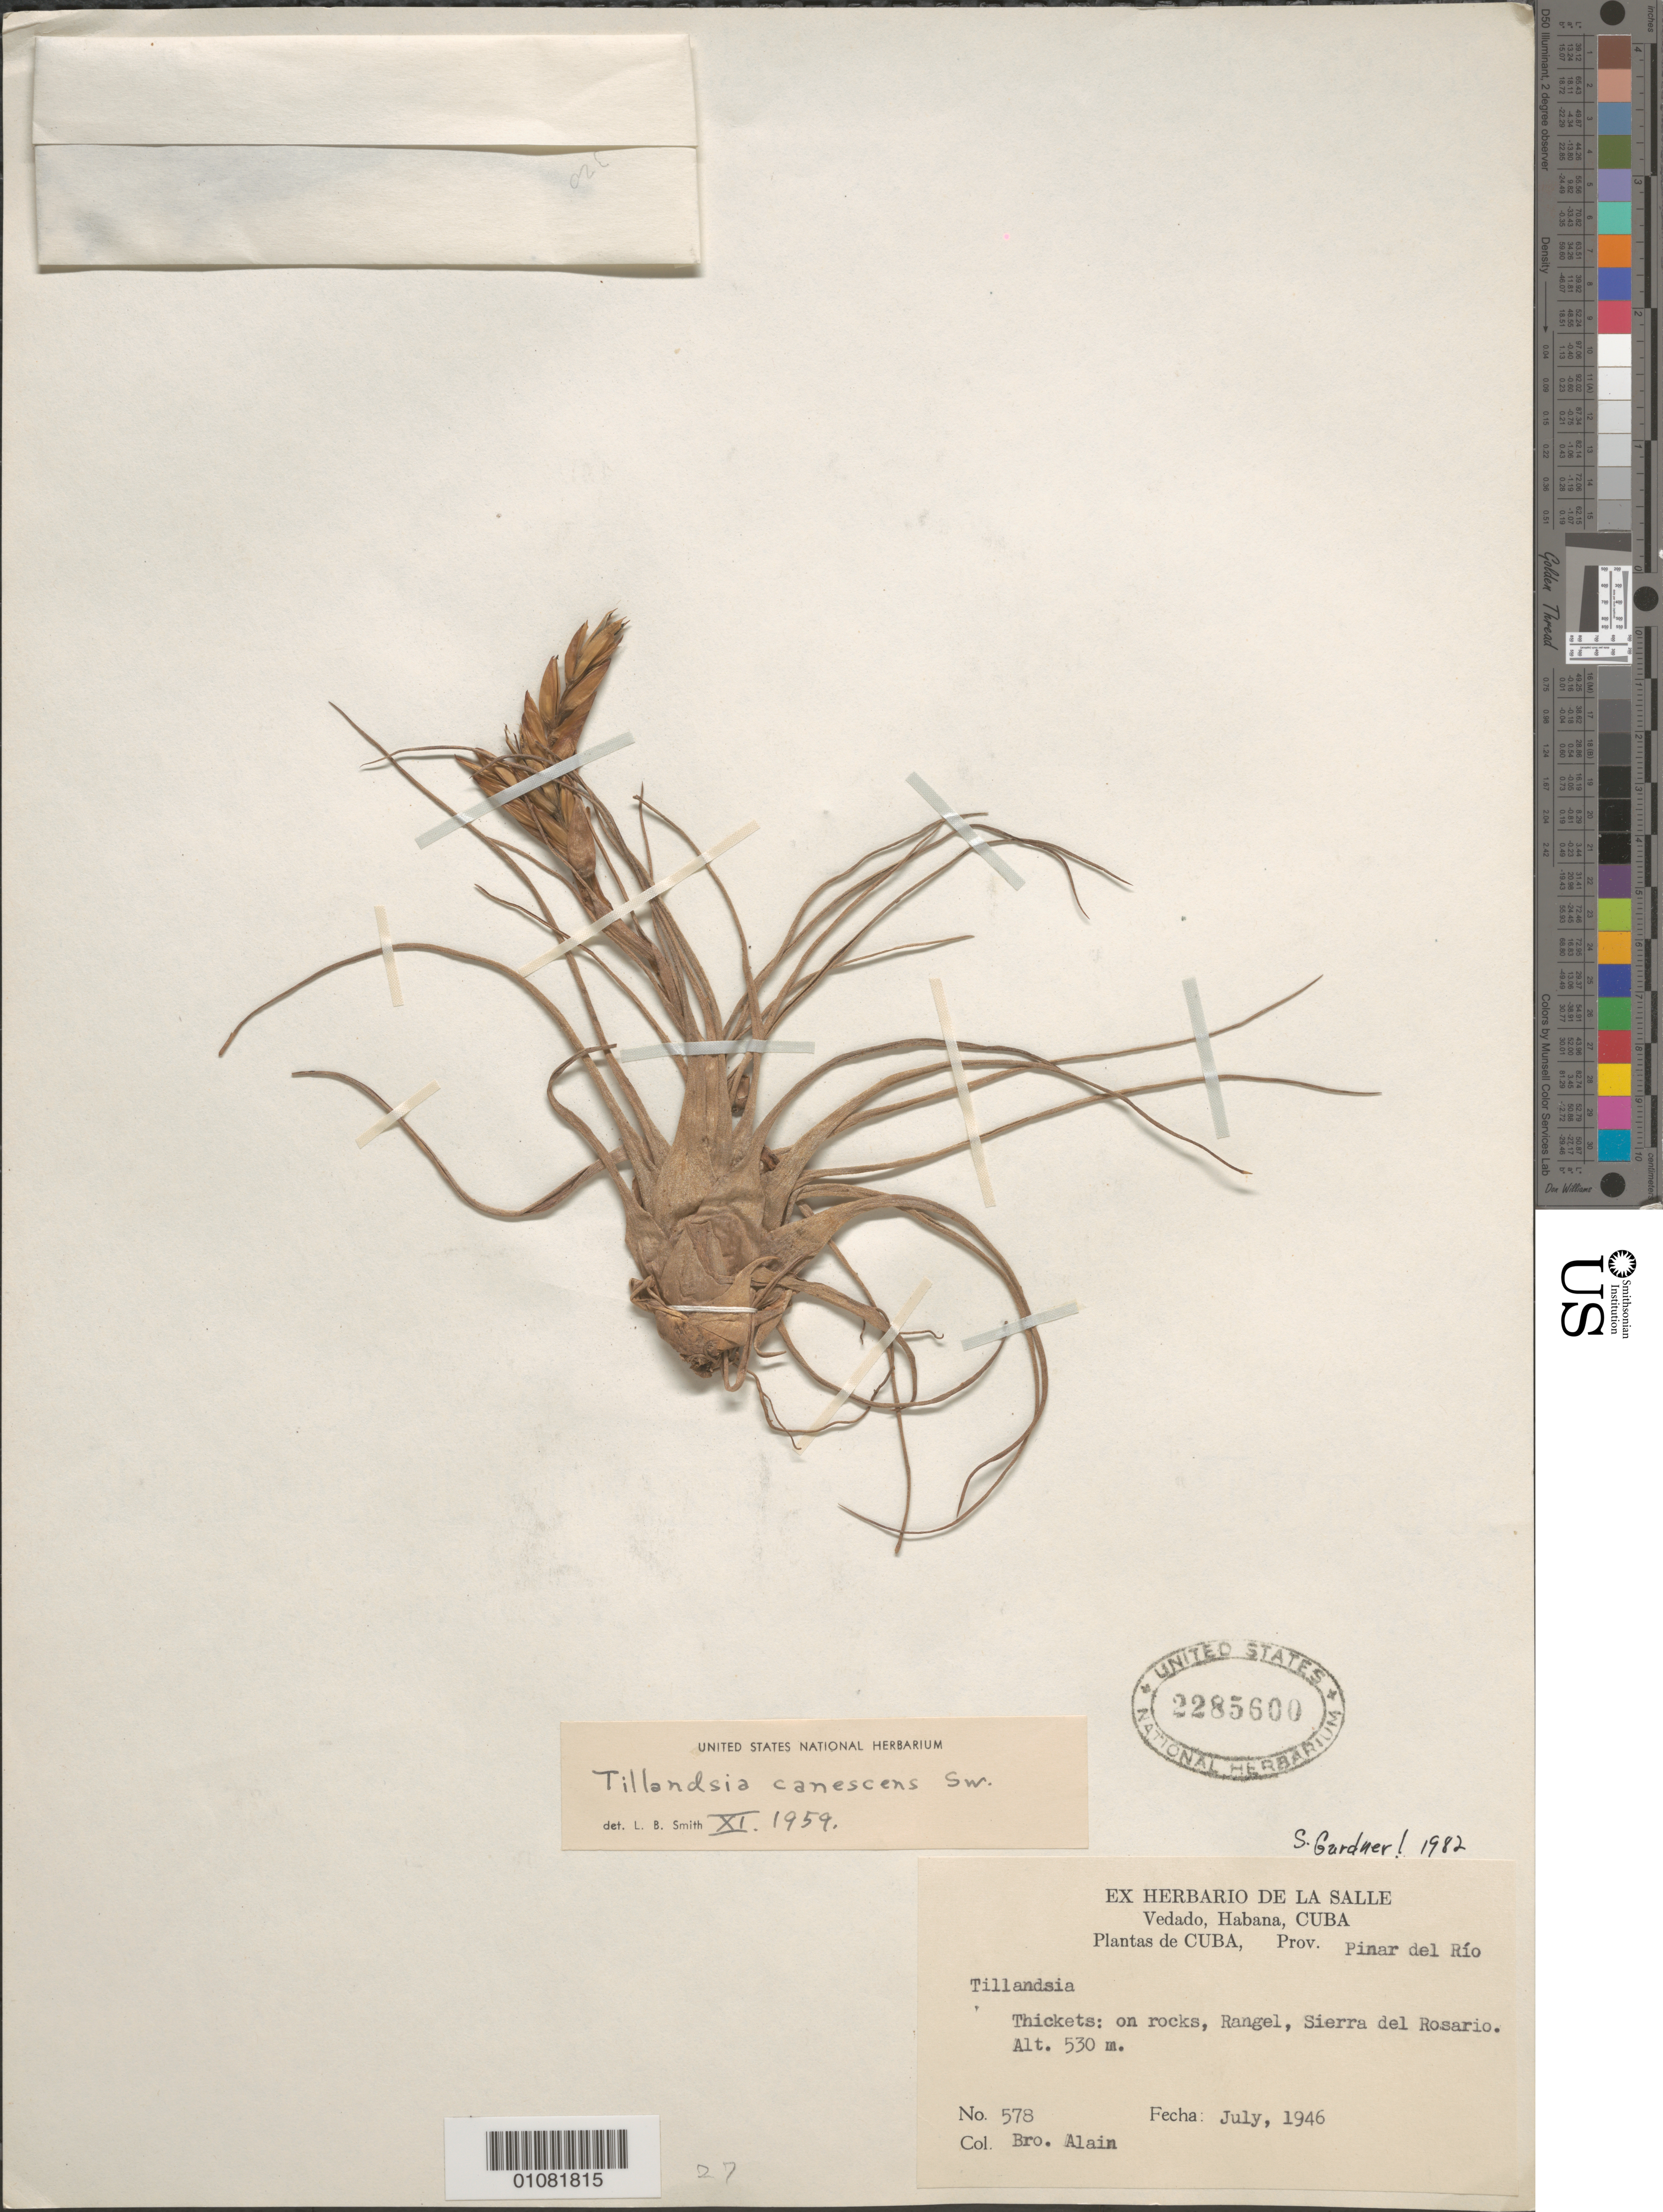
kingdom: Plantae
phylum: Tracheophyta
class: Liliopsida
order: Poales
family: Bromeliaceae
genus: Tillandsia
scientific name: Tillandsia canescens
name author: Sw.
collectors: A. H. Liogier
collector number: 578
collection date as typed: Jul 1946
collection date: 1946-07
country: Cuba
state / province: Pinar del Rio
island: Cuba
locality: Rangel, Sierra del Rosario, Vedado, Habana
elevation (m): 530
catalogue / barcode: US 2285600